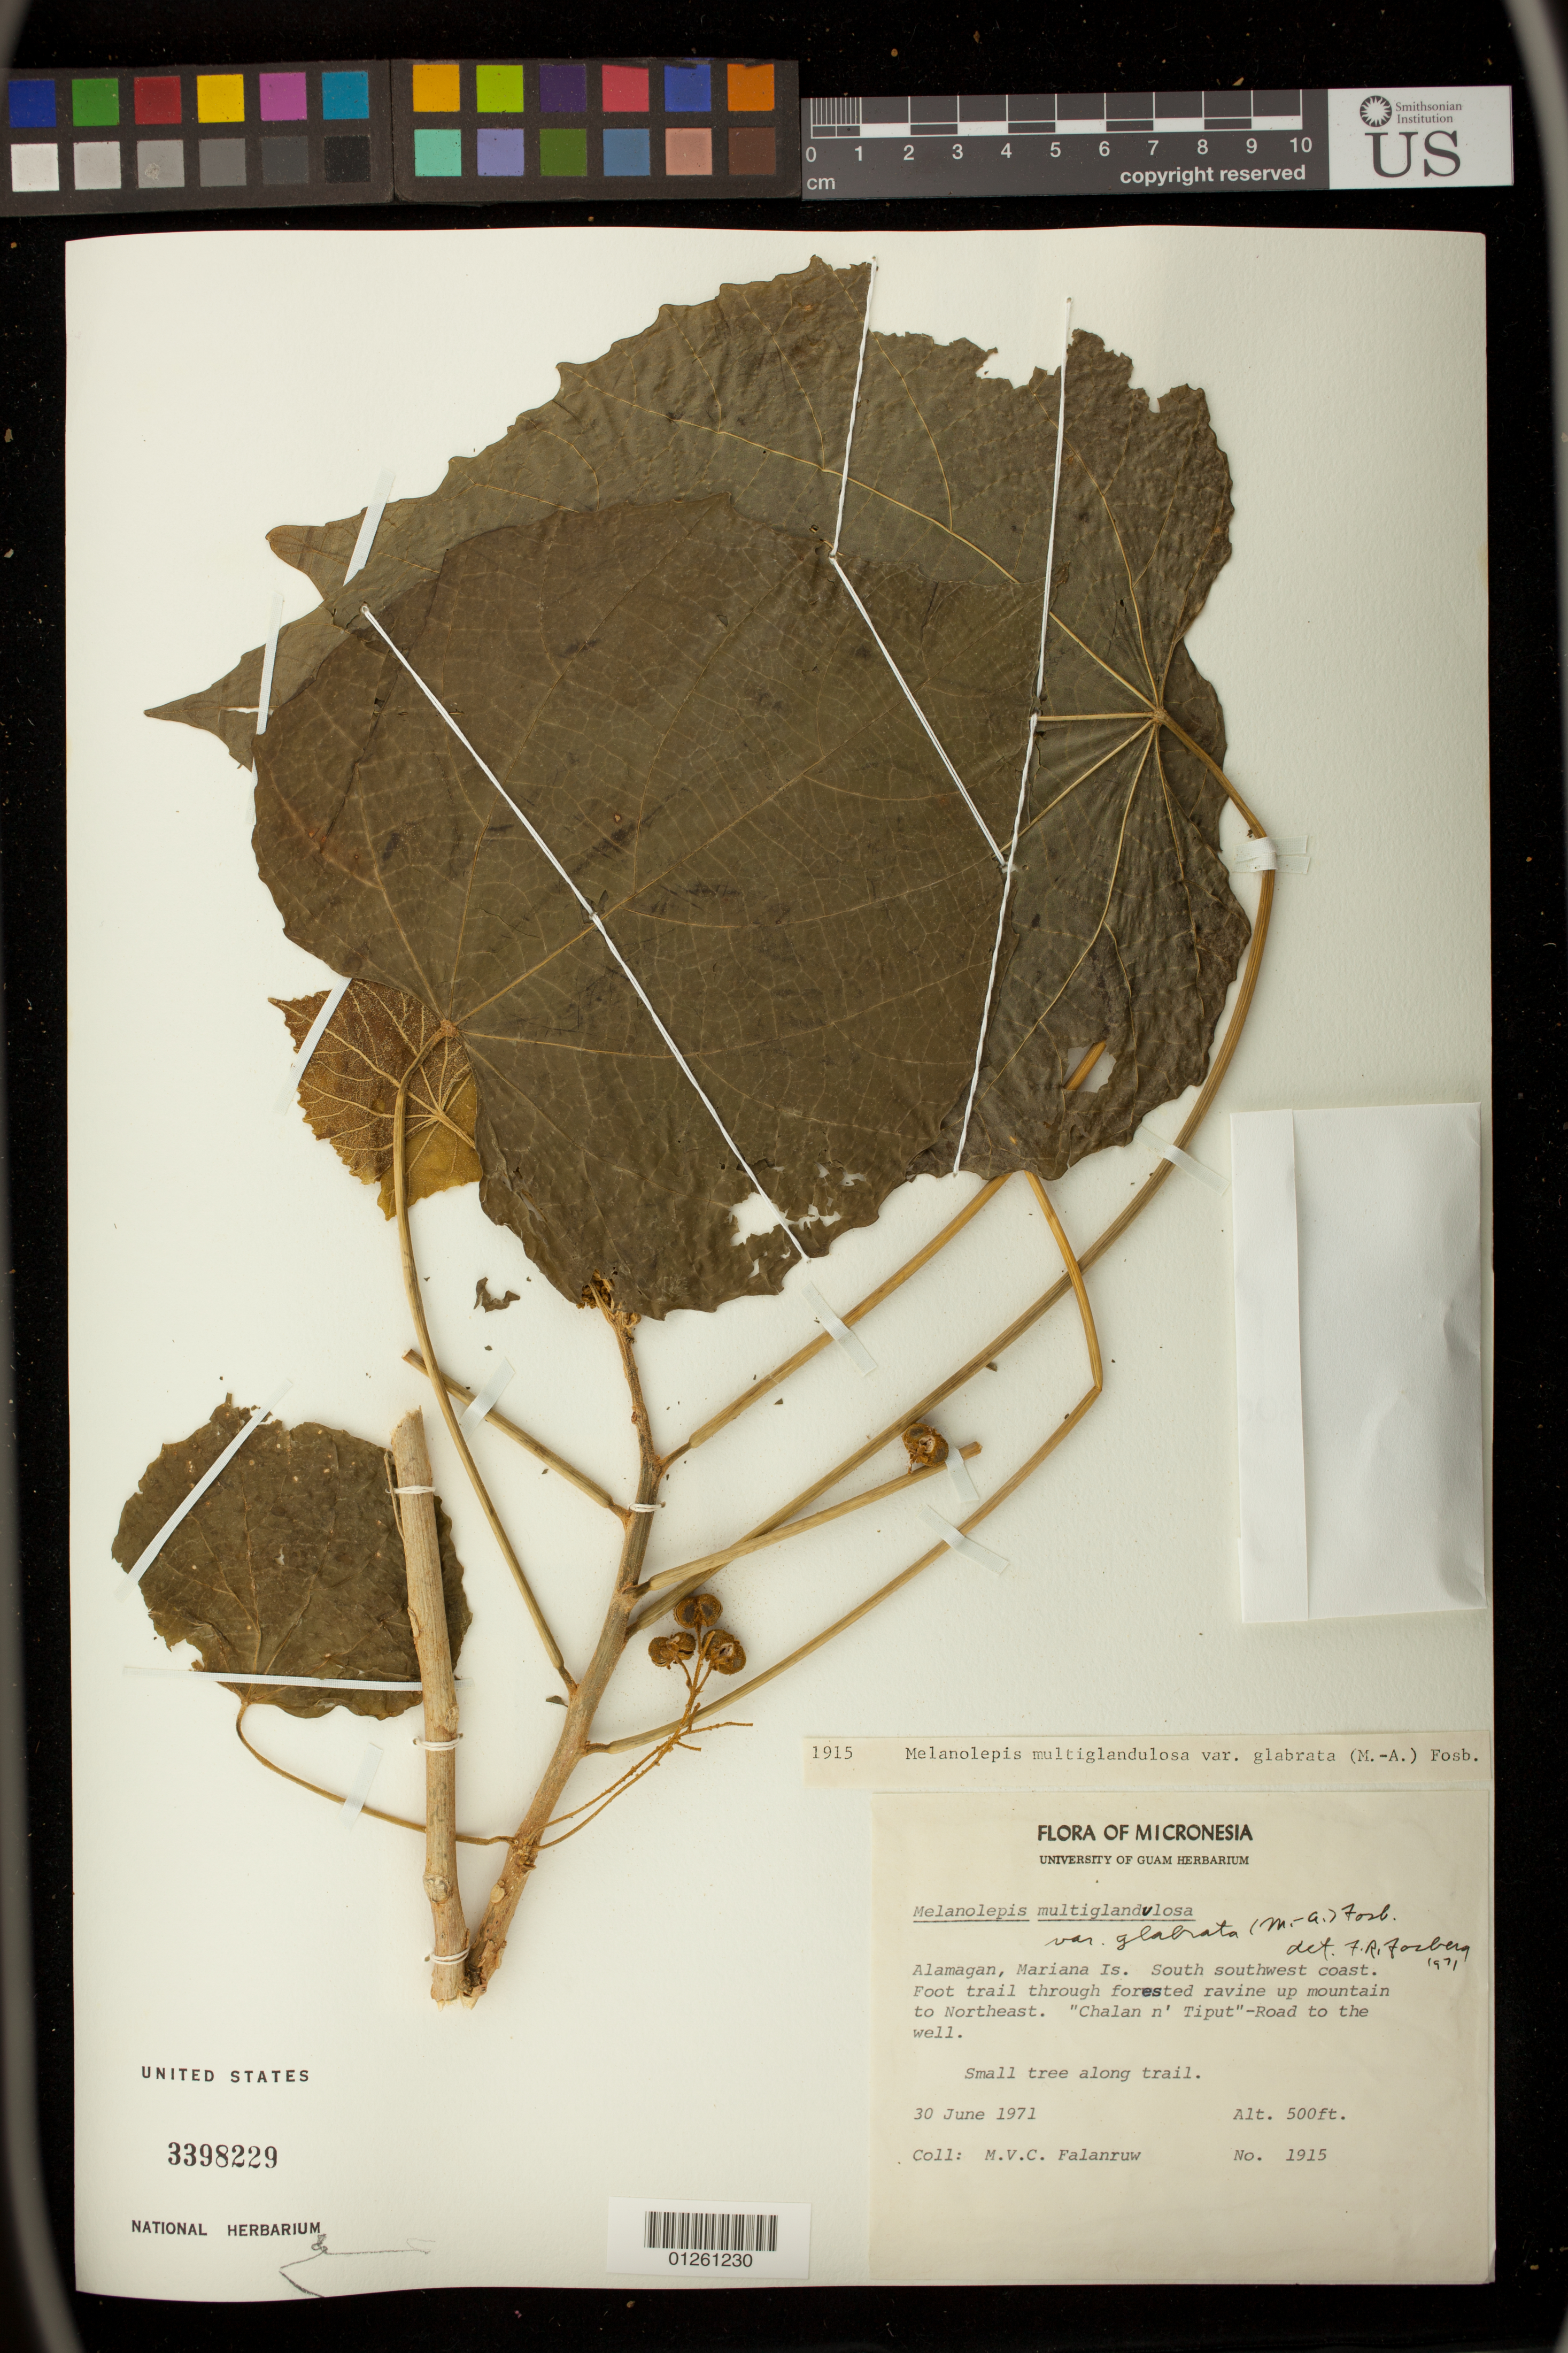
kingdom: Plantae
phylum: Tracheophyta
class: Magnoliopsida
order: Malpighiales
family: Euphorbiaceae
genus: Melanolepis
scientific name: Melanolepis multiglandulosa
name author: (Reinw. ex Blume) Rchb. f. & Zoll.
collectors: M. V. Falanruw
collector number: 1915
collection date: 1971-06-30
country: Northern Mariana Islands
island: Alamagan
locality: Alamagan. South southwest coast. Foot trail through forested ravine up mountain to Northeast. "Chalan n'Tiput:-Road to the well.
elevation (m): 152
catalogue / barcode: US 3398229